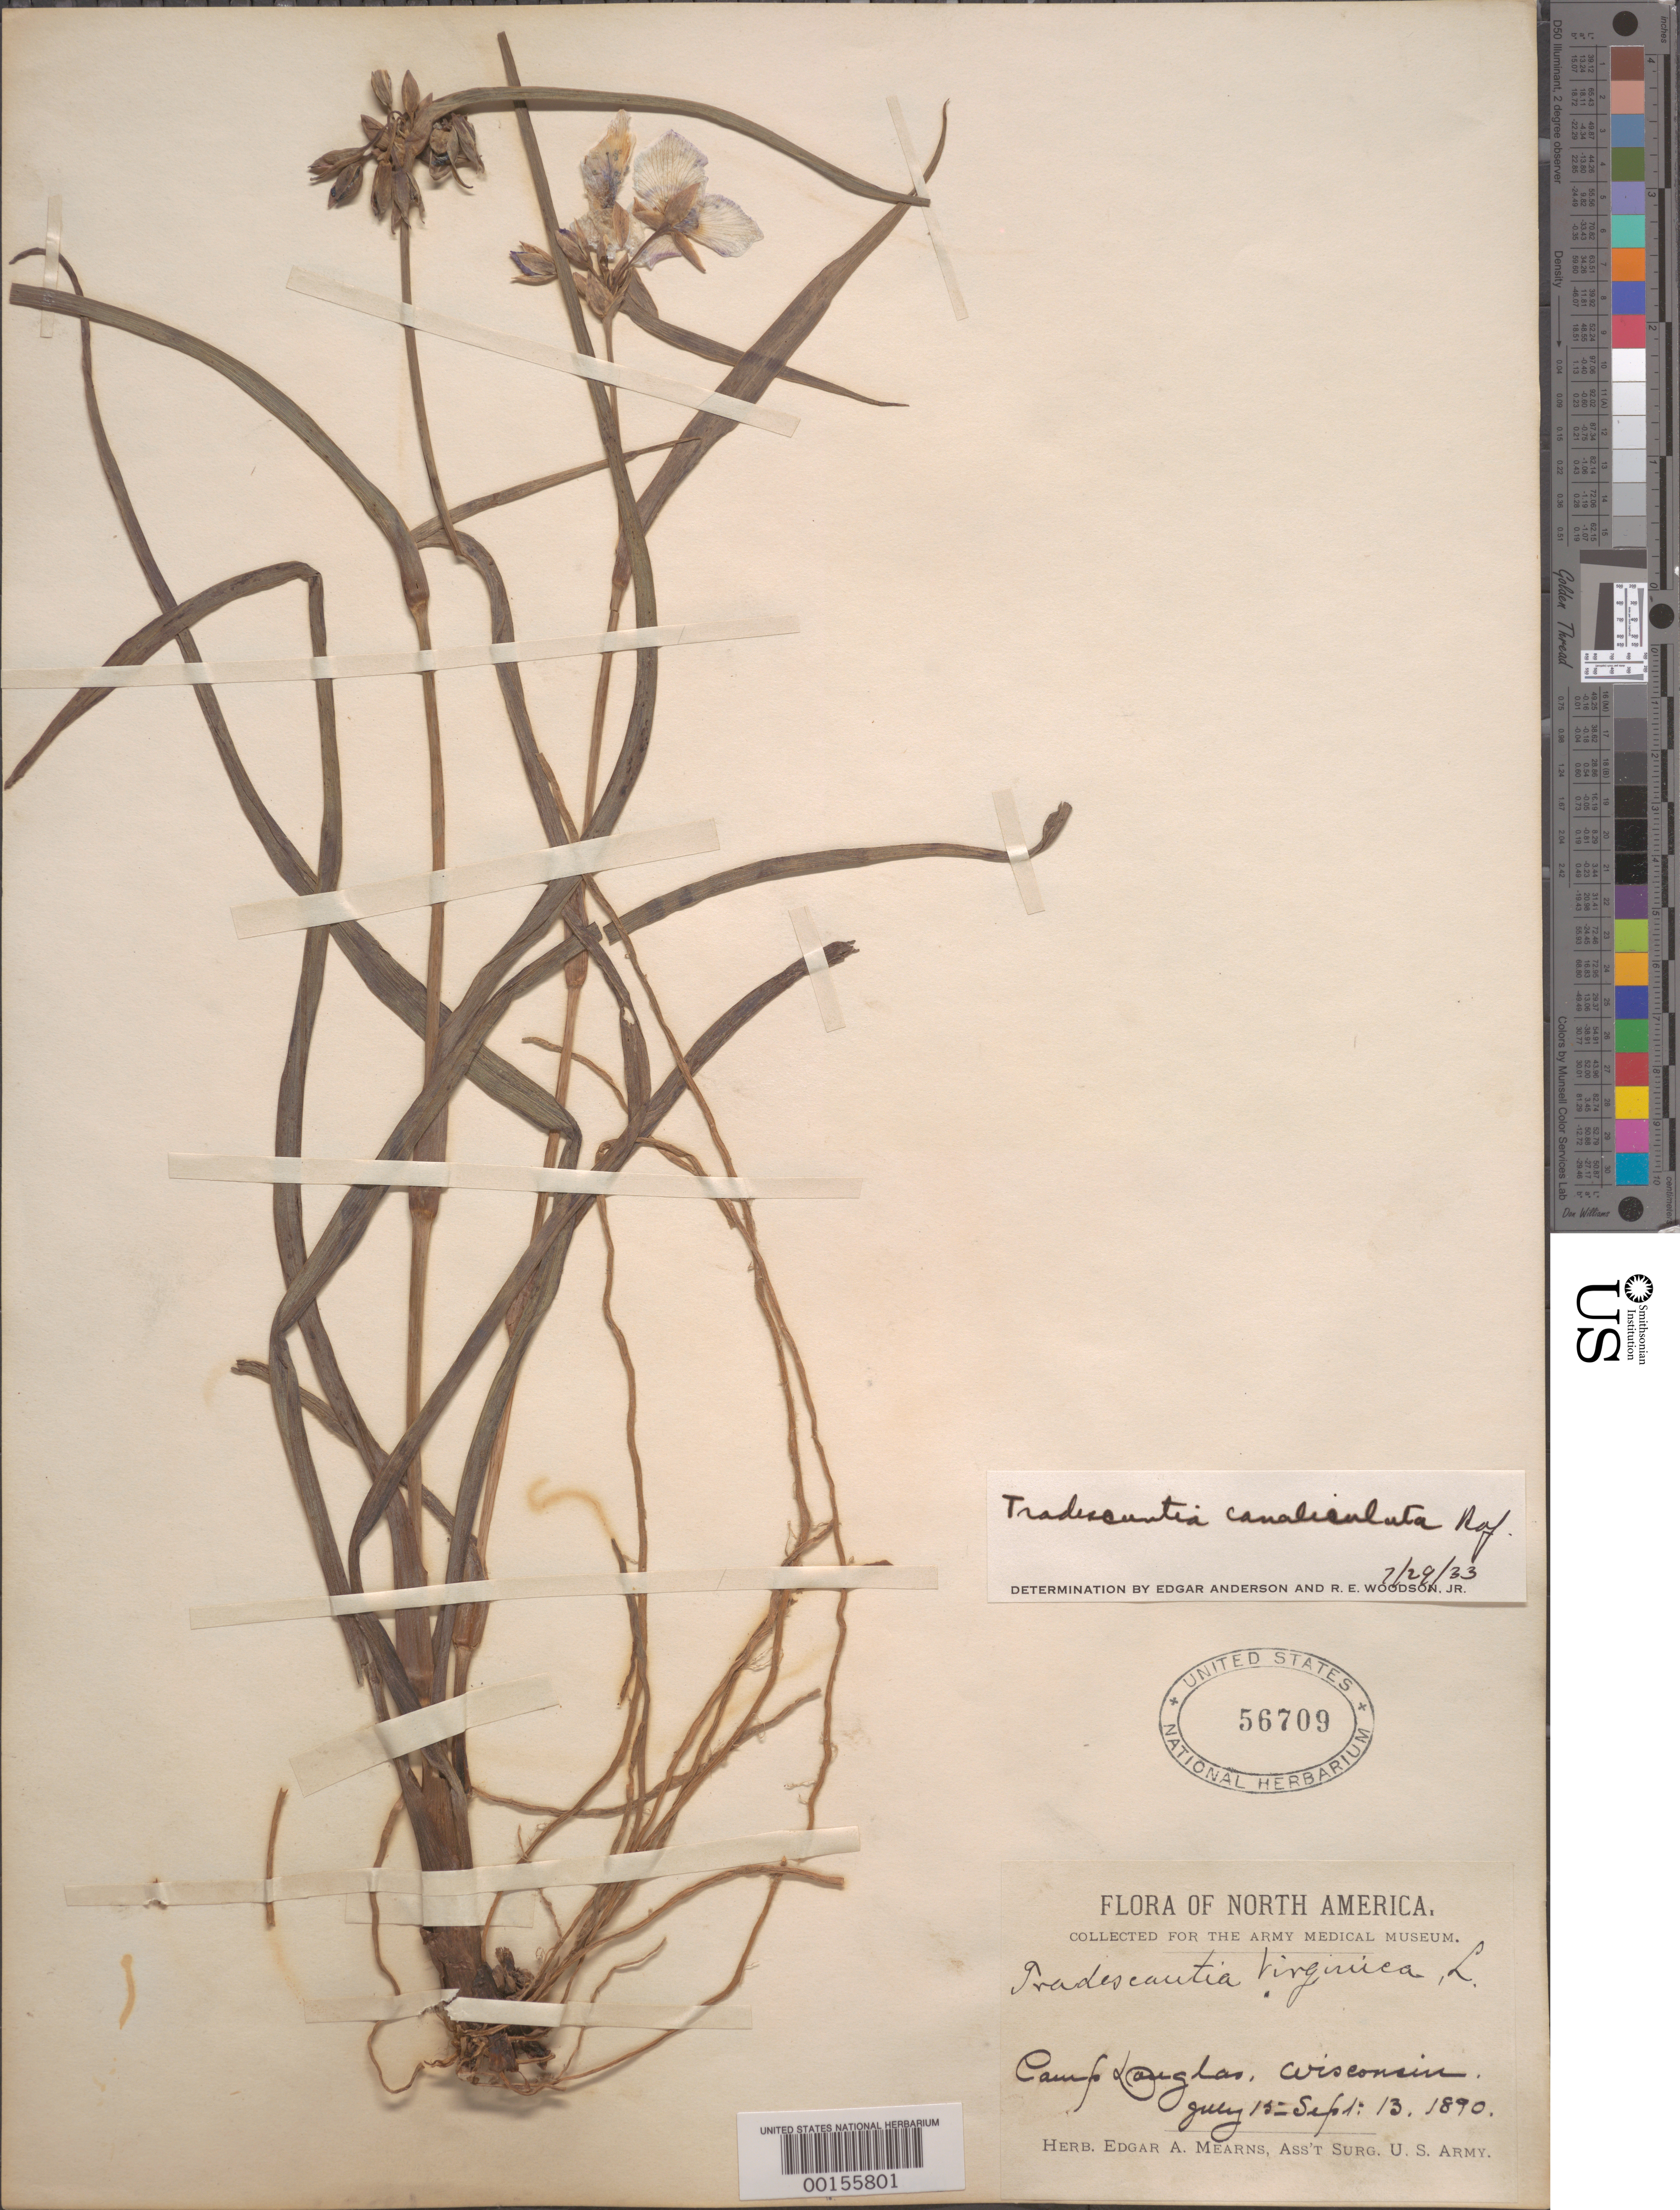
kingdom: Plantae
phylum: Tracheophyta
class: Liliopsida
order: Commelinales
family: Commelinaceae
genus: Tradescantia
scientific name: Tradescantia ohiensis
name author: Raf.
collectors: E. A. Mearns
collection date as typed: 15 Jul 1890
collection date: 1890-07-15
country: United States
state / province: Wisconsin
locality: Camp douglas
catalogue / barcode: US 56709